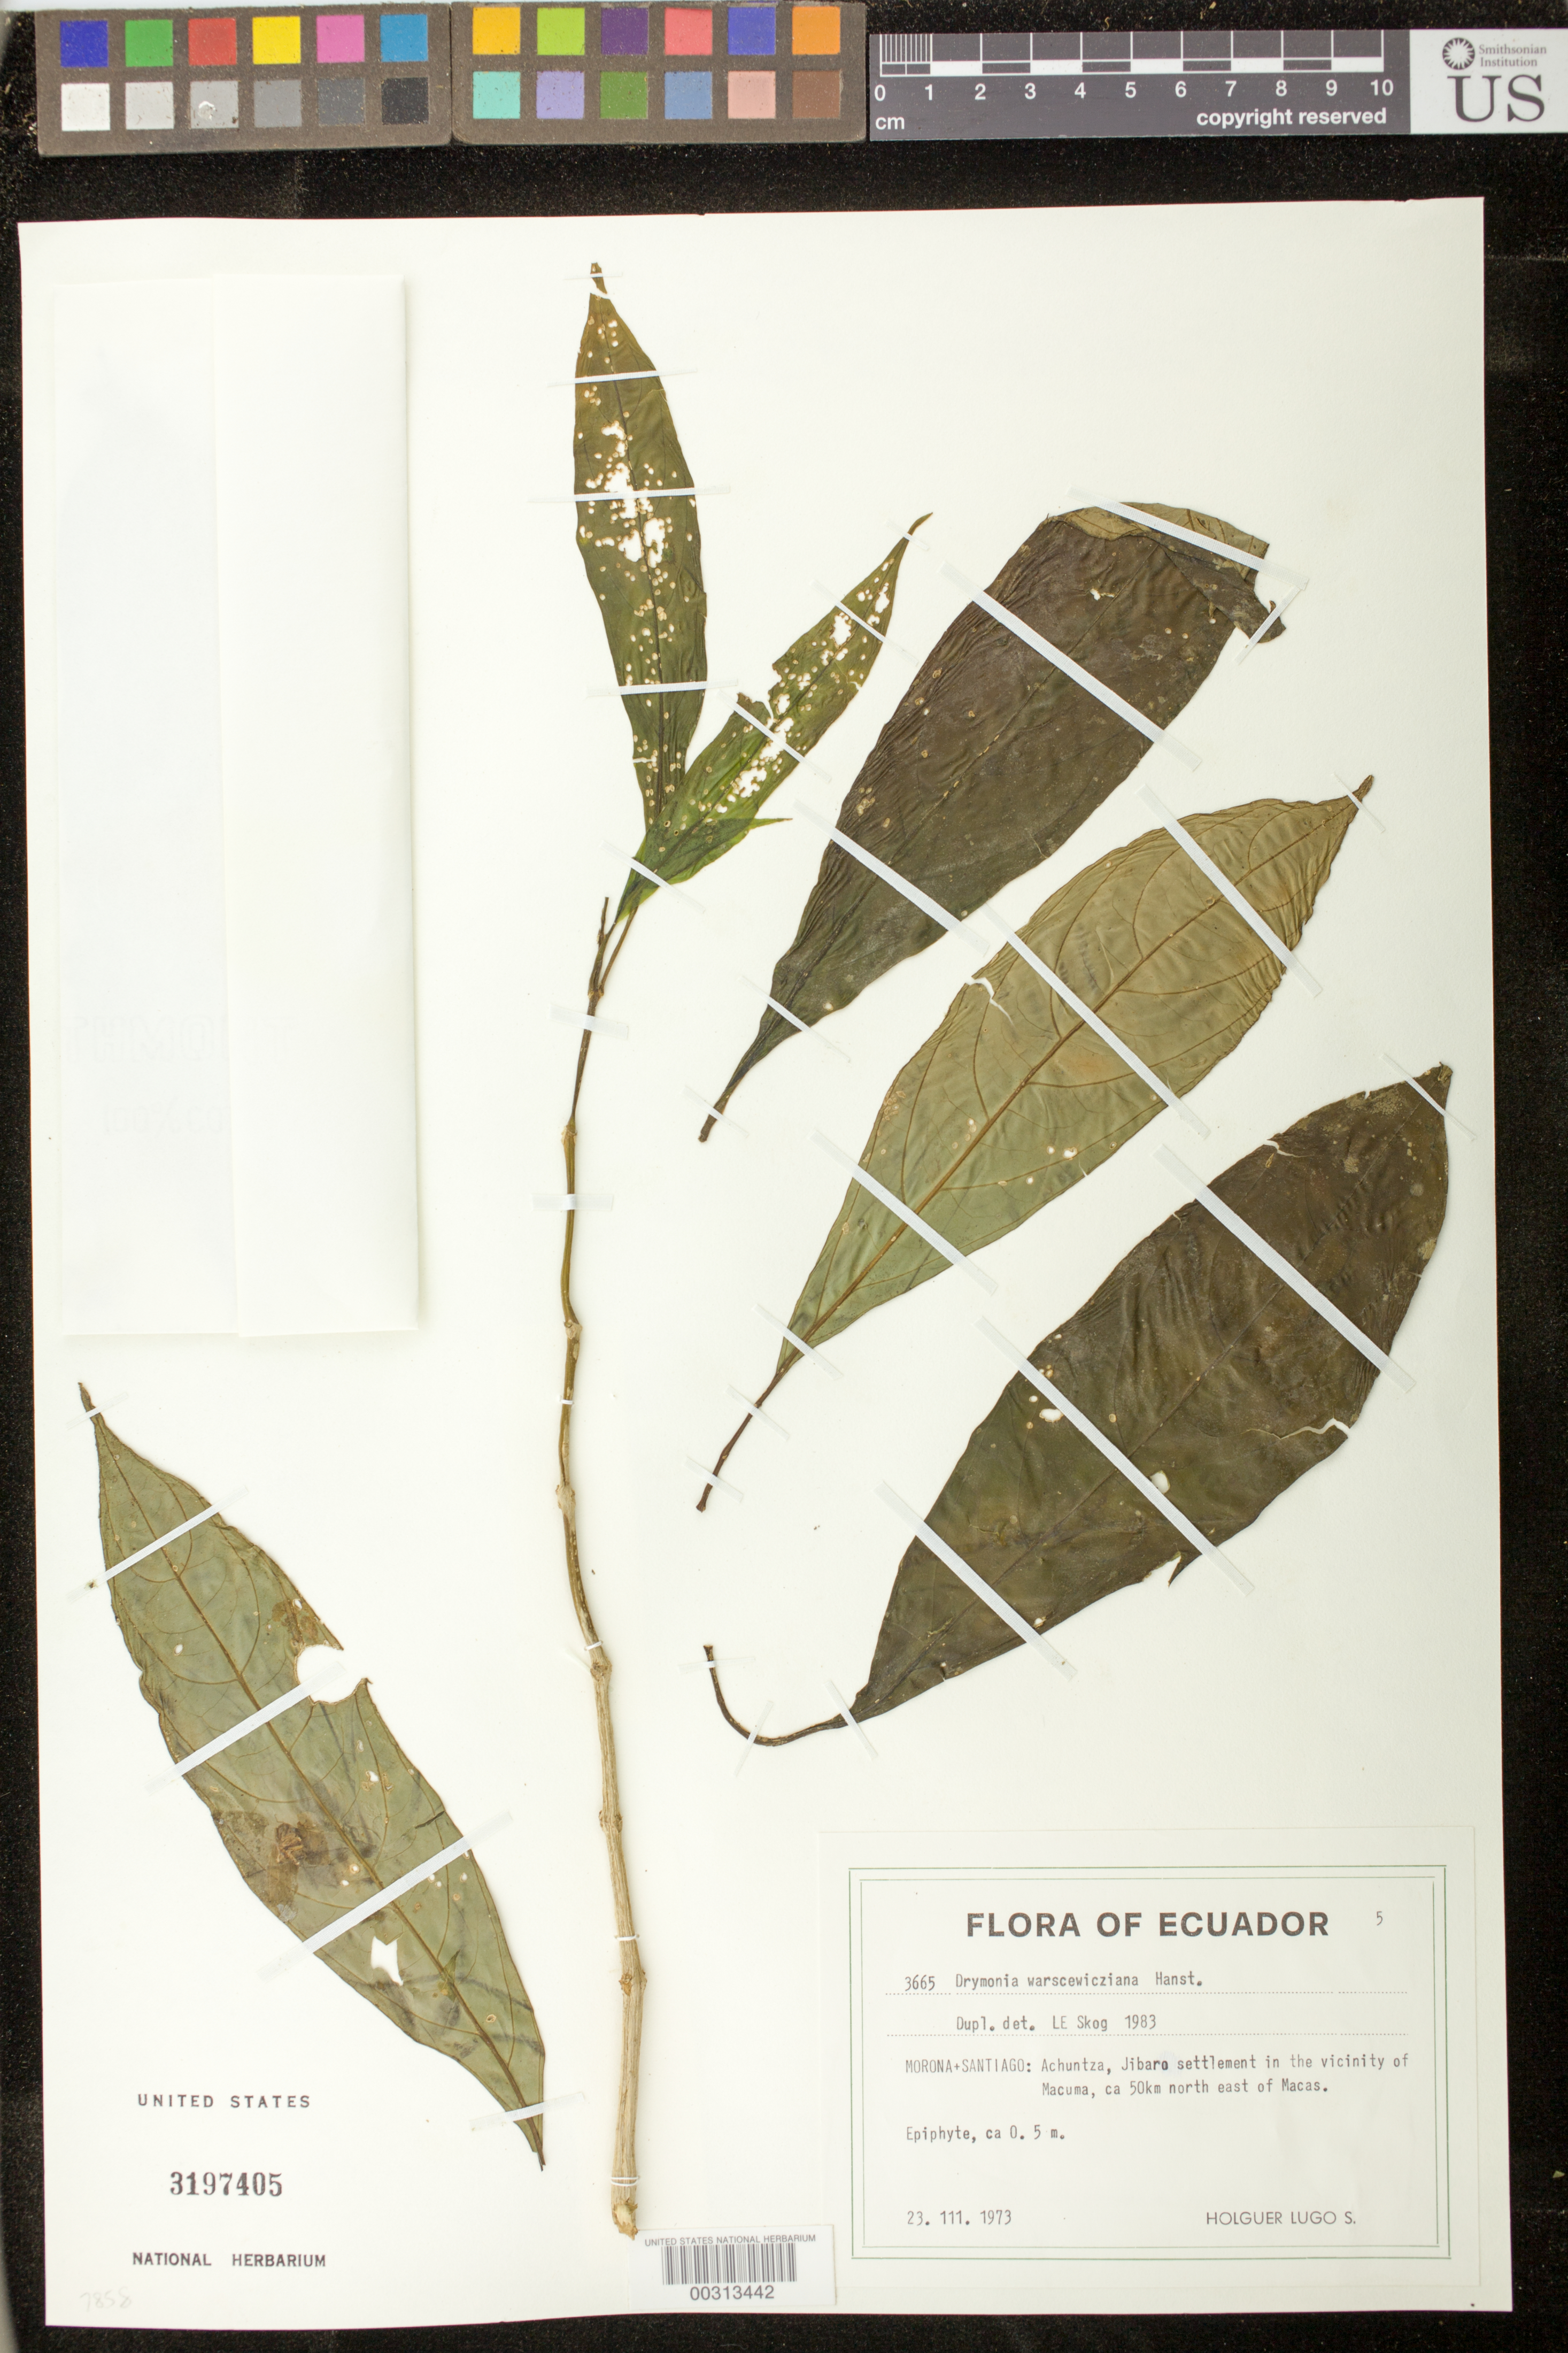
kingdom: Plantae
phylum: Tracheophyta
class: Magnoliopsida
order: Lamiales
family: Gesneriaceae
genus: Drymonia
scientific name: Drymonia warszewicziana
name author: Hanst.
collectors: H. Lugo S.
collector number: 3665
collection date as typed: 23 Mar 1973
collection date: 1973-03-23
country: Ecuador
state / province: Morona-Santiago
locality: Achuntza, Jibaro settlement in the vicinity of Macuma, about 50 km NE of Macas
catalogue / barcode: US 3197405